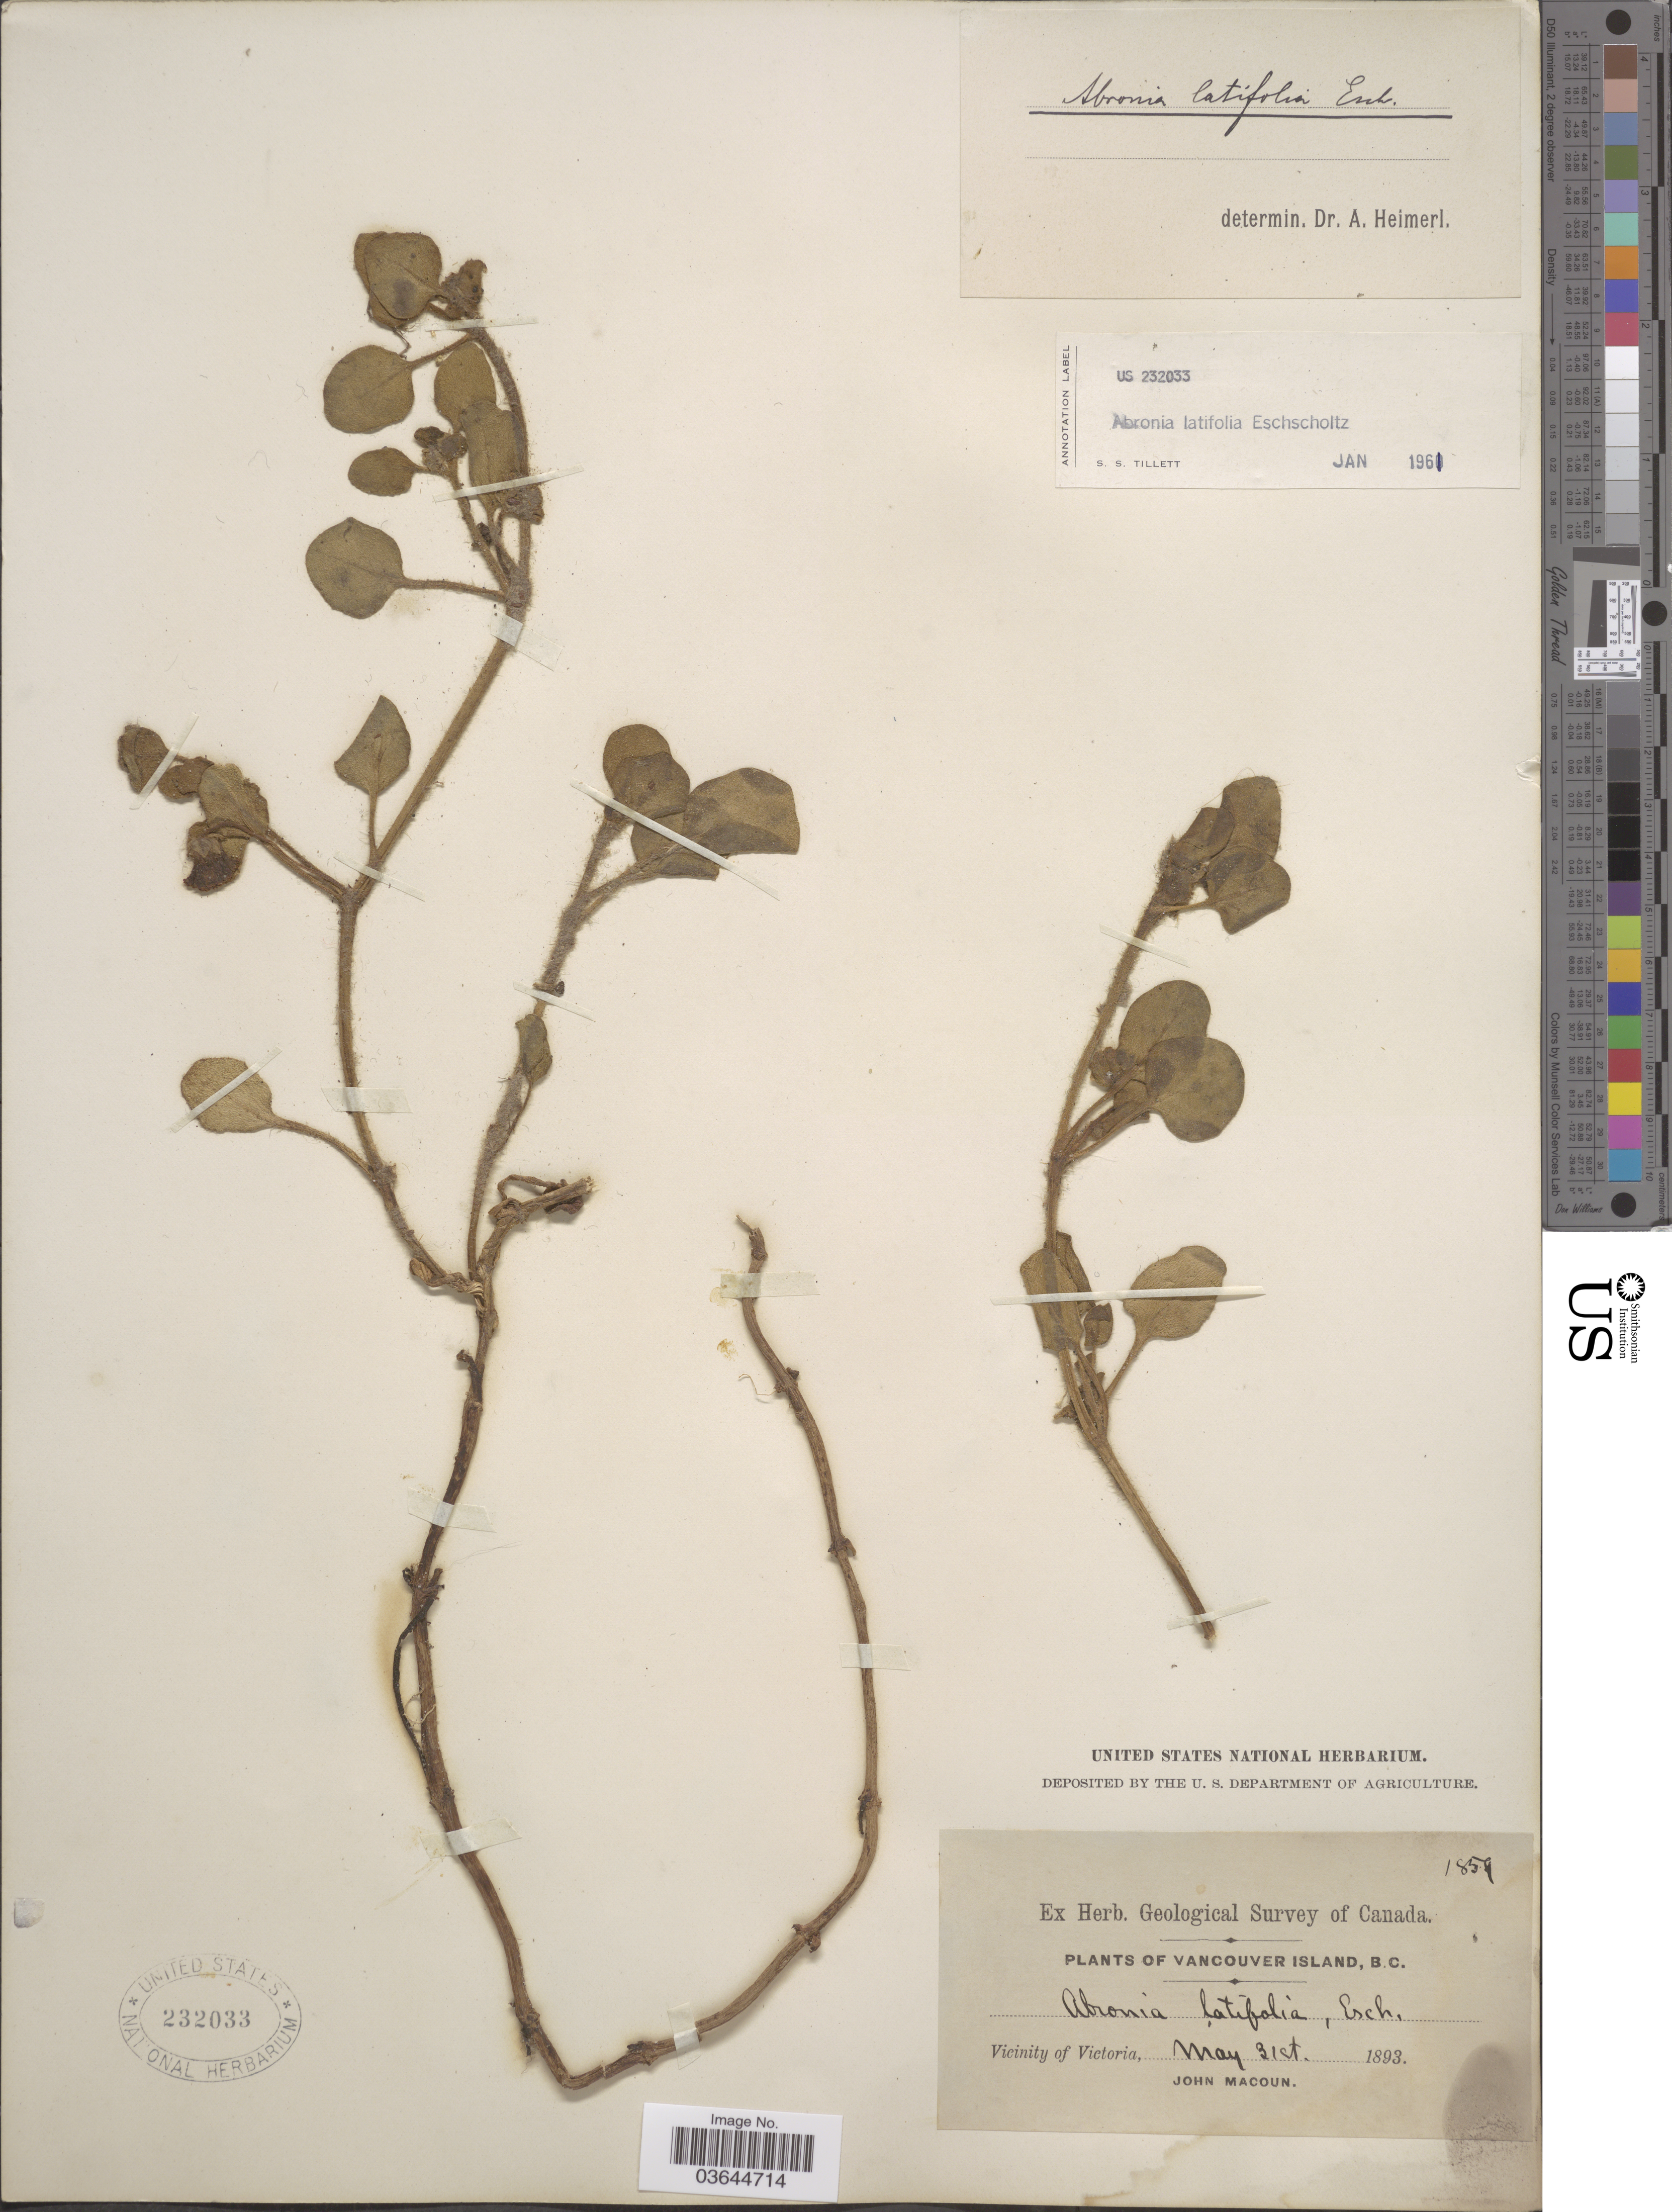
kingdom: Plantae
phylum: Tracheophyta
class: Magnoliopsida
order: Caryophyllales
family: Nyctaginaceae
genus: Abronia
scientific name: Abronia latifolia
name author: Eschsch.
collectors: J. Macoun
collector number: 1859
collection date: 1893-05-31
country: Canada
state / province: British Columbia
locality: Vancouver Island, B.C. Vicinity of Victoria.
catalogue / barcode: US 232033